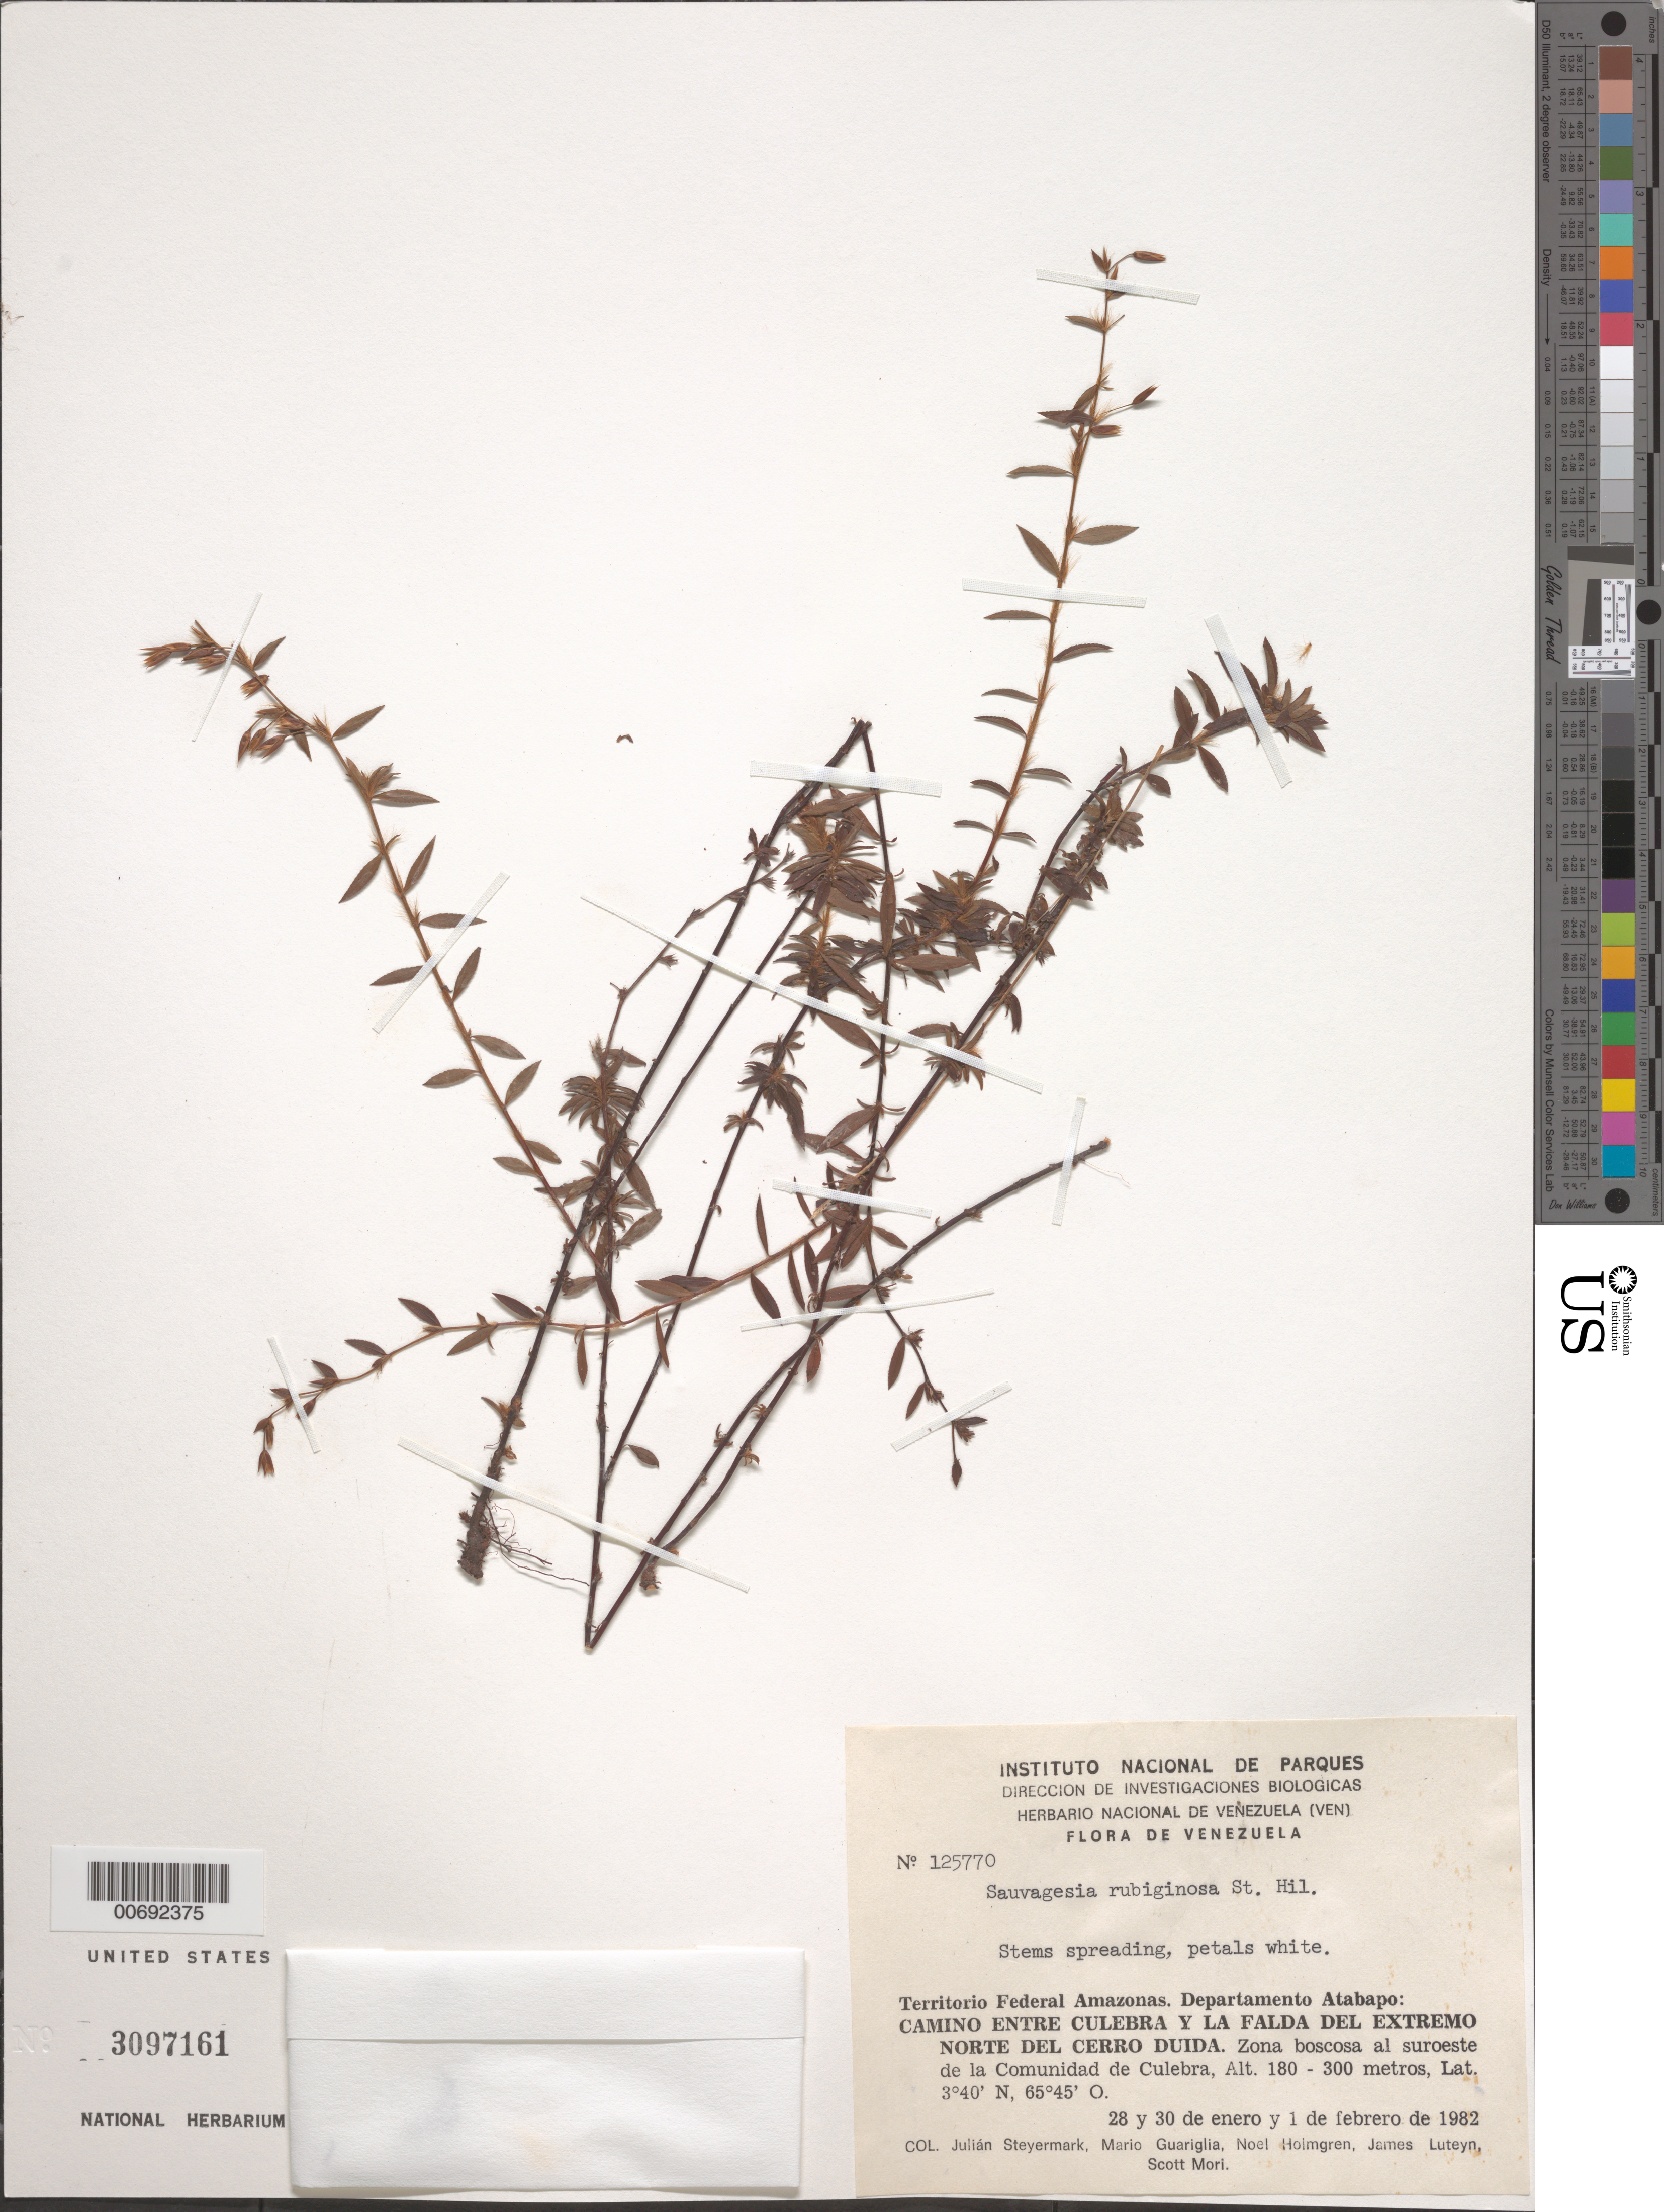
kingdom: Plantae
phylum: Tracheophyta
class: Magnoliopsida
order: Malpighiales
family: Ochnaceae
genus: Sauvagesia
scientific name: Sauvagesia rubiginosa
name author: A. St.-Hil.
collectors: J. Steyermark, M. Guariglia P., N. H. Holmgren, J. L. Luteyn & S. Mori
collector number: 125770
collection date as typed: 28-Jan-82 to 1-Feb-82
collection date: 1982-01-28/1982-02-01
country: Venezuela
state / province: Amazonas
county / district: Atabapo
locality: Cominidad de Culebra, N del Cerro Duida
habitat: Zona boscosa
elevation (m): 180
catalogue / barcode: US 3097161